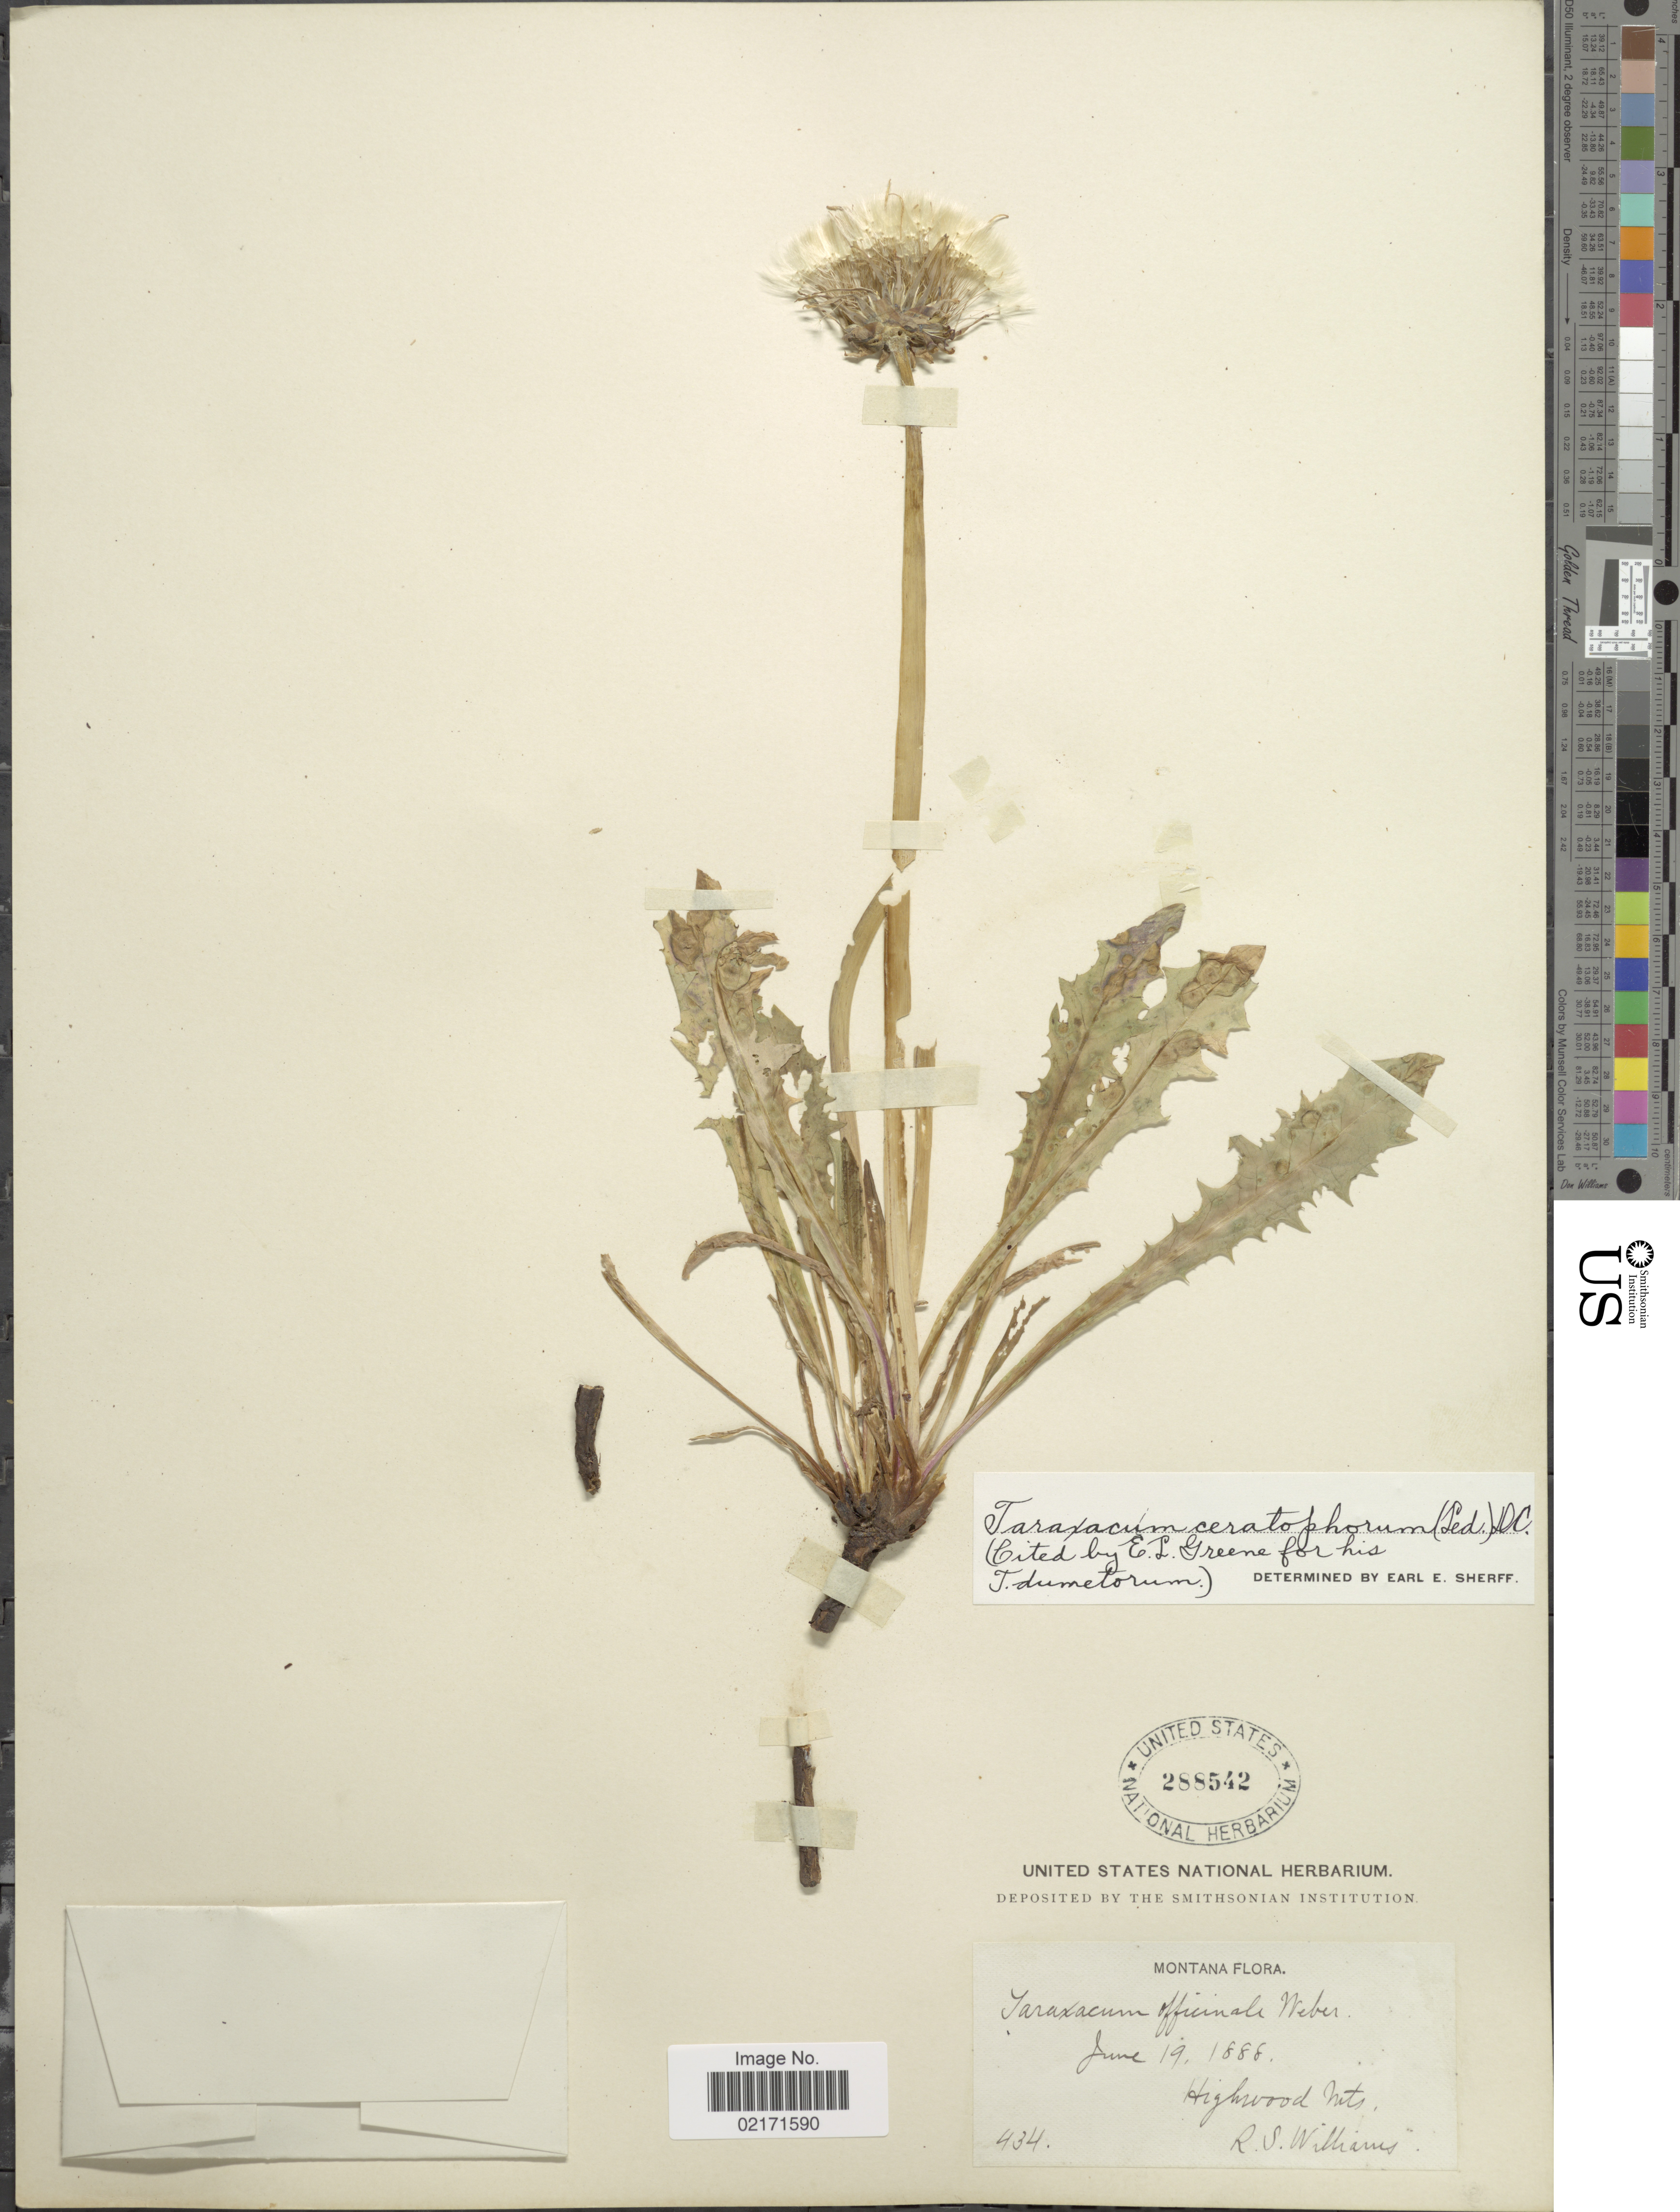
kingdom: Plantae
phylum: Tracheophyta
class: Magnoliopsida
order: Asterales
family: Asteraceae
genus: Taraxacum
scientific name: Taraxacum ceratophorum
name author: (Ledeb.) DC.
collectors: R. S. Williams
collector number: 434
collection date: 1888-06-19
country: United States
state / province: Montana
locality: Highwoods Mts.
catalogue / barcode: US 288542